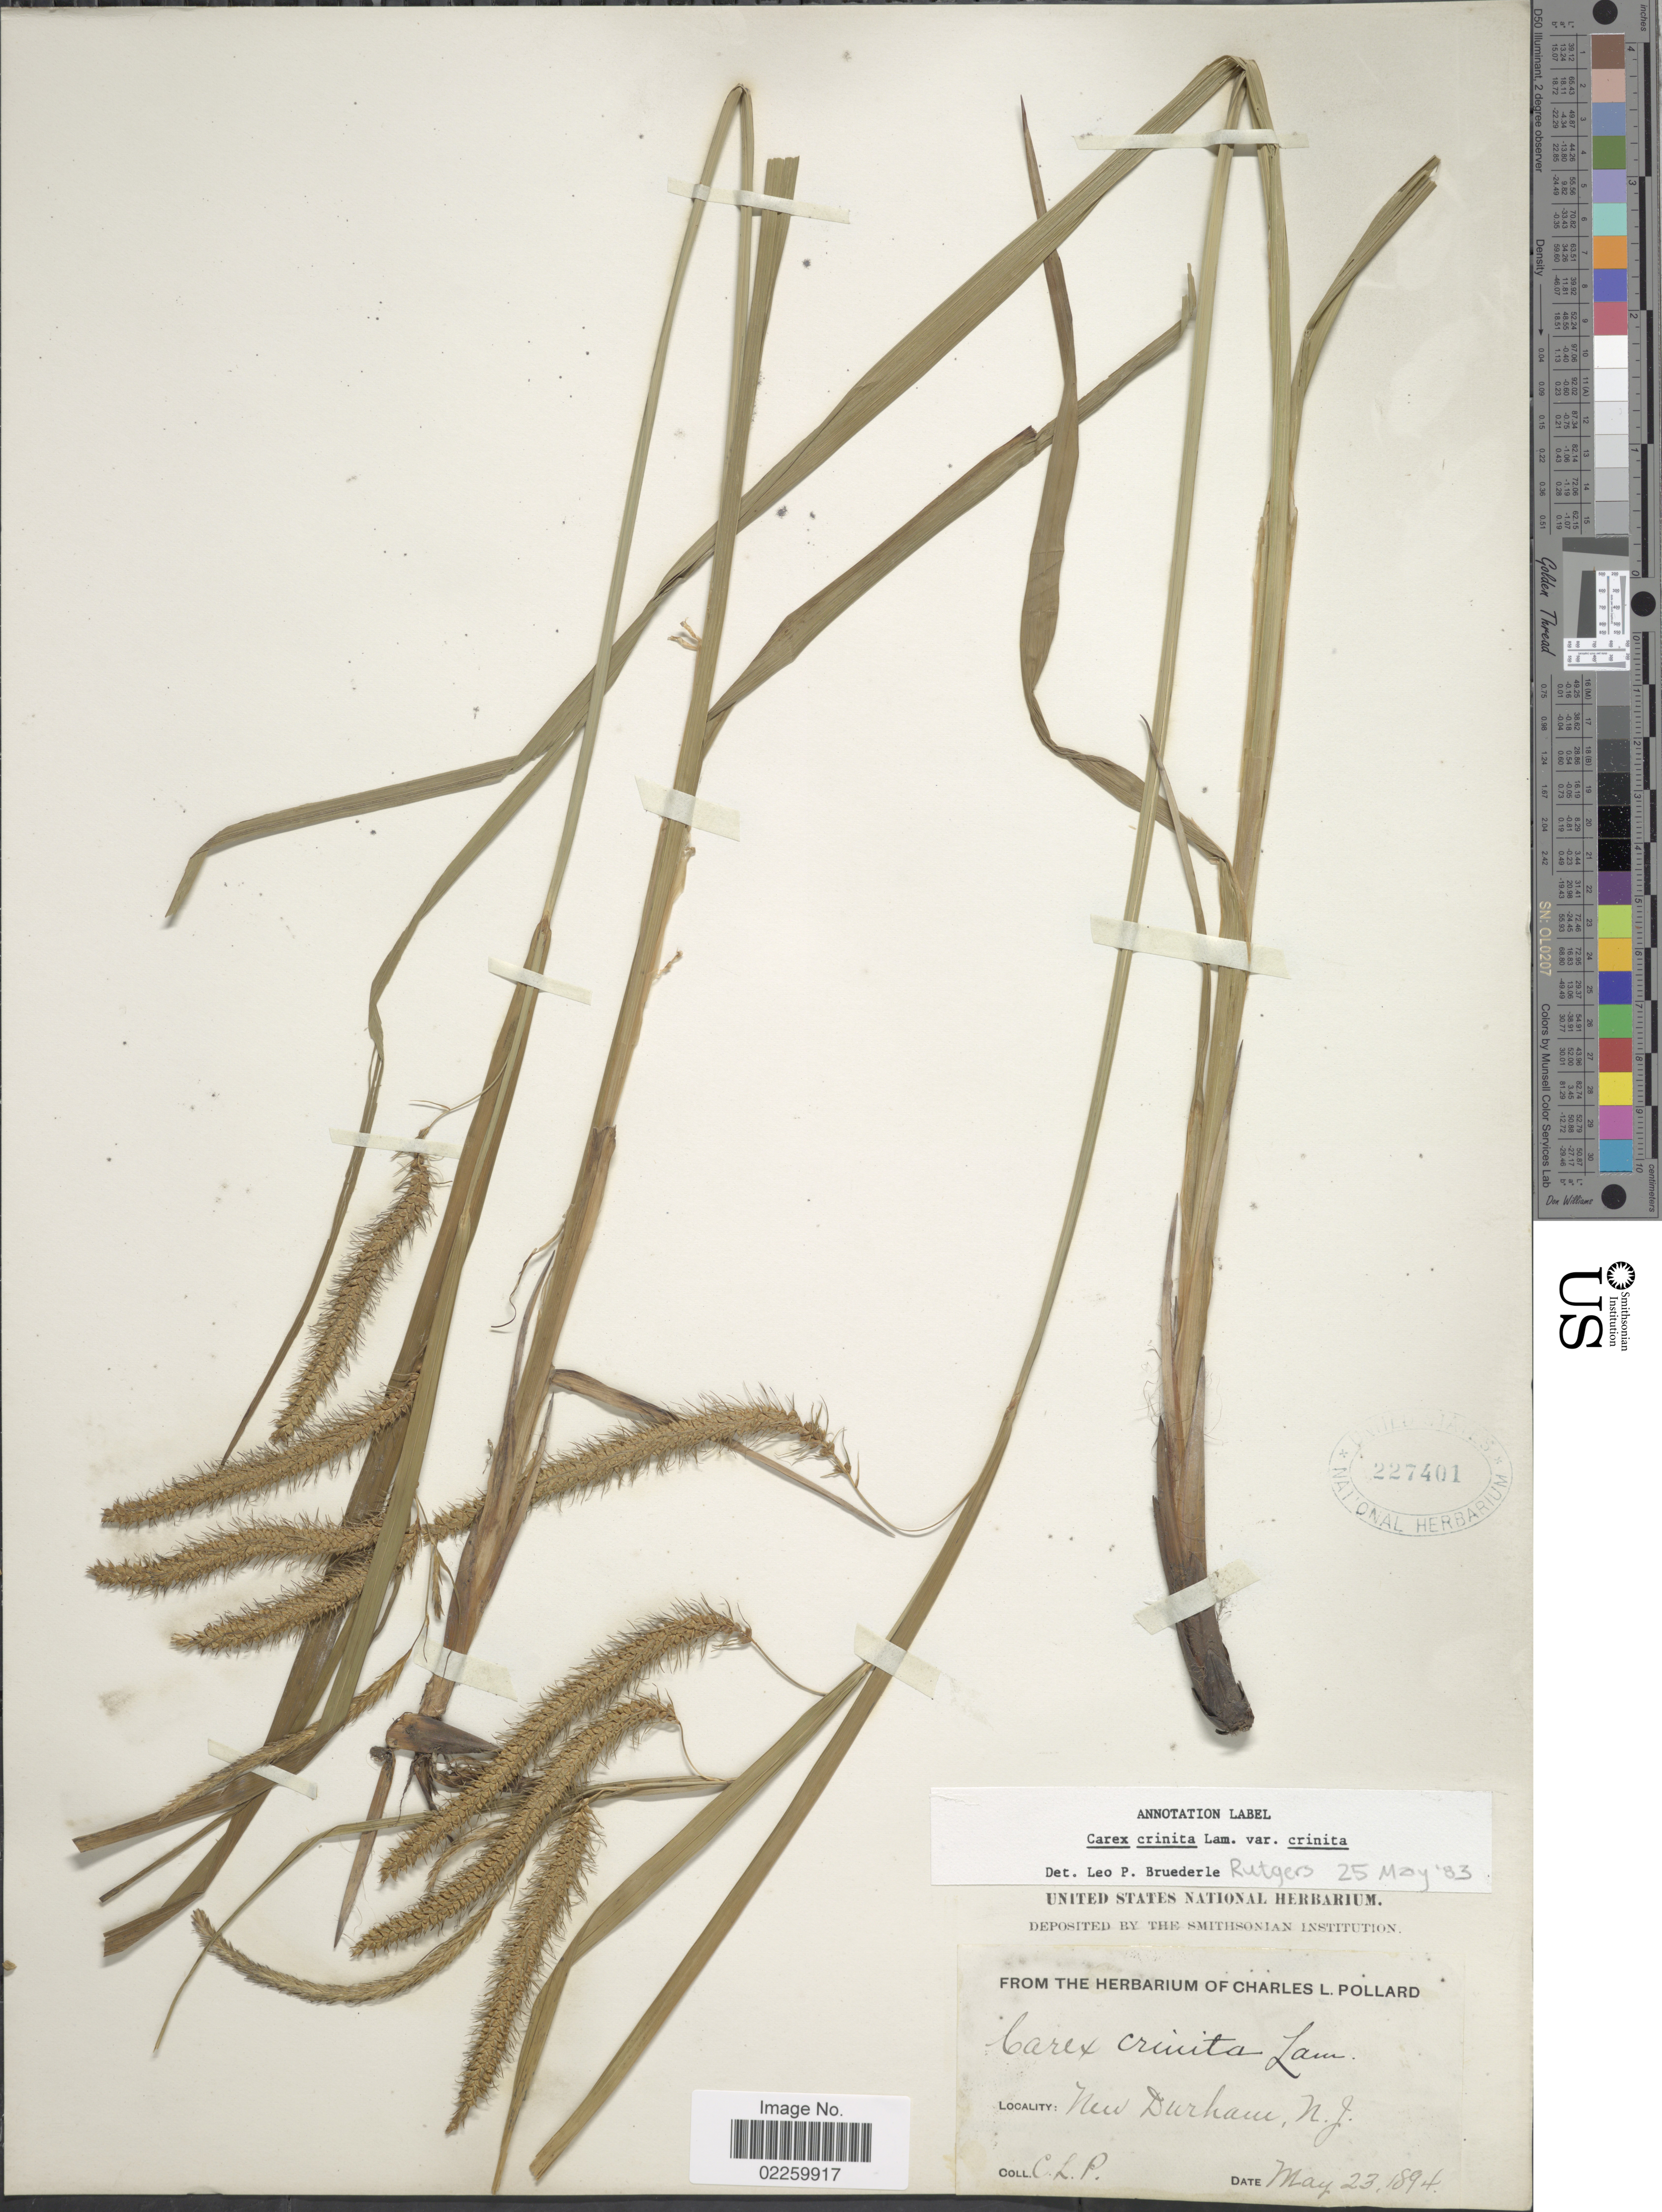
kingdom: Plantae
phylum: Tracheophyta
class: Liliopsida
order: Poales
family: Cyperaceae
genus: Carex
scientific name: Carex crinita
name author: Lam.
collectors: C. L. Pollard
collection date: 1894-05-23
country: United States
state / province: New Jersey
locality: New Durham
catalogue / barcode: US 227401